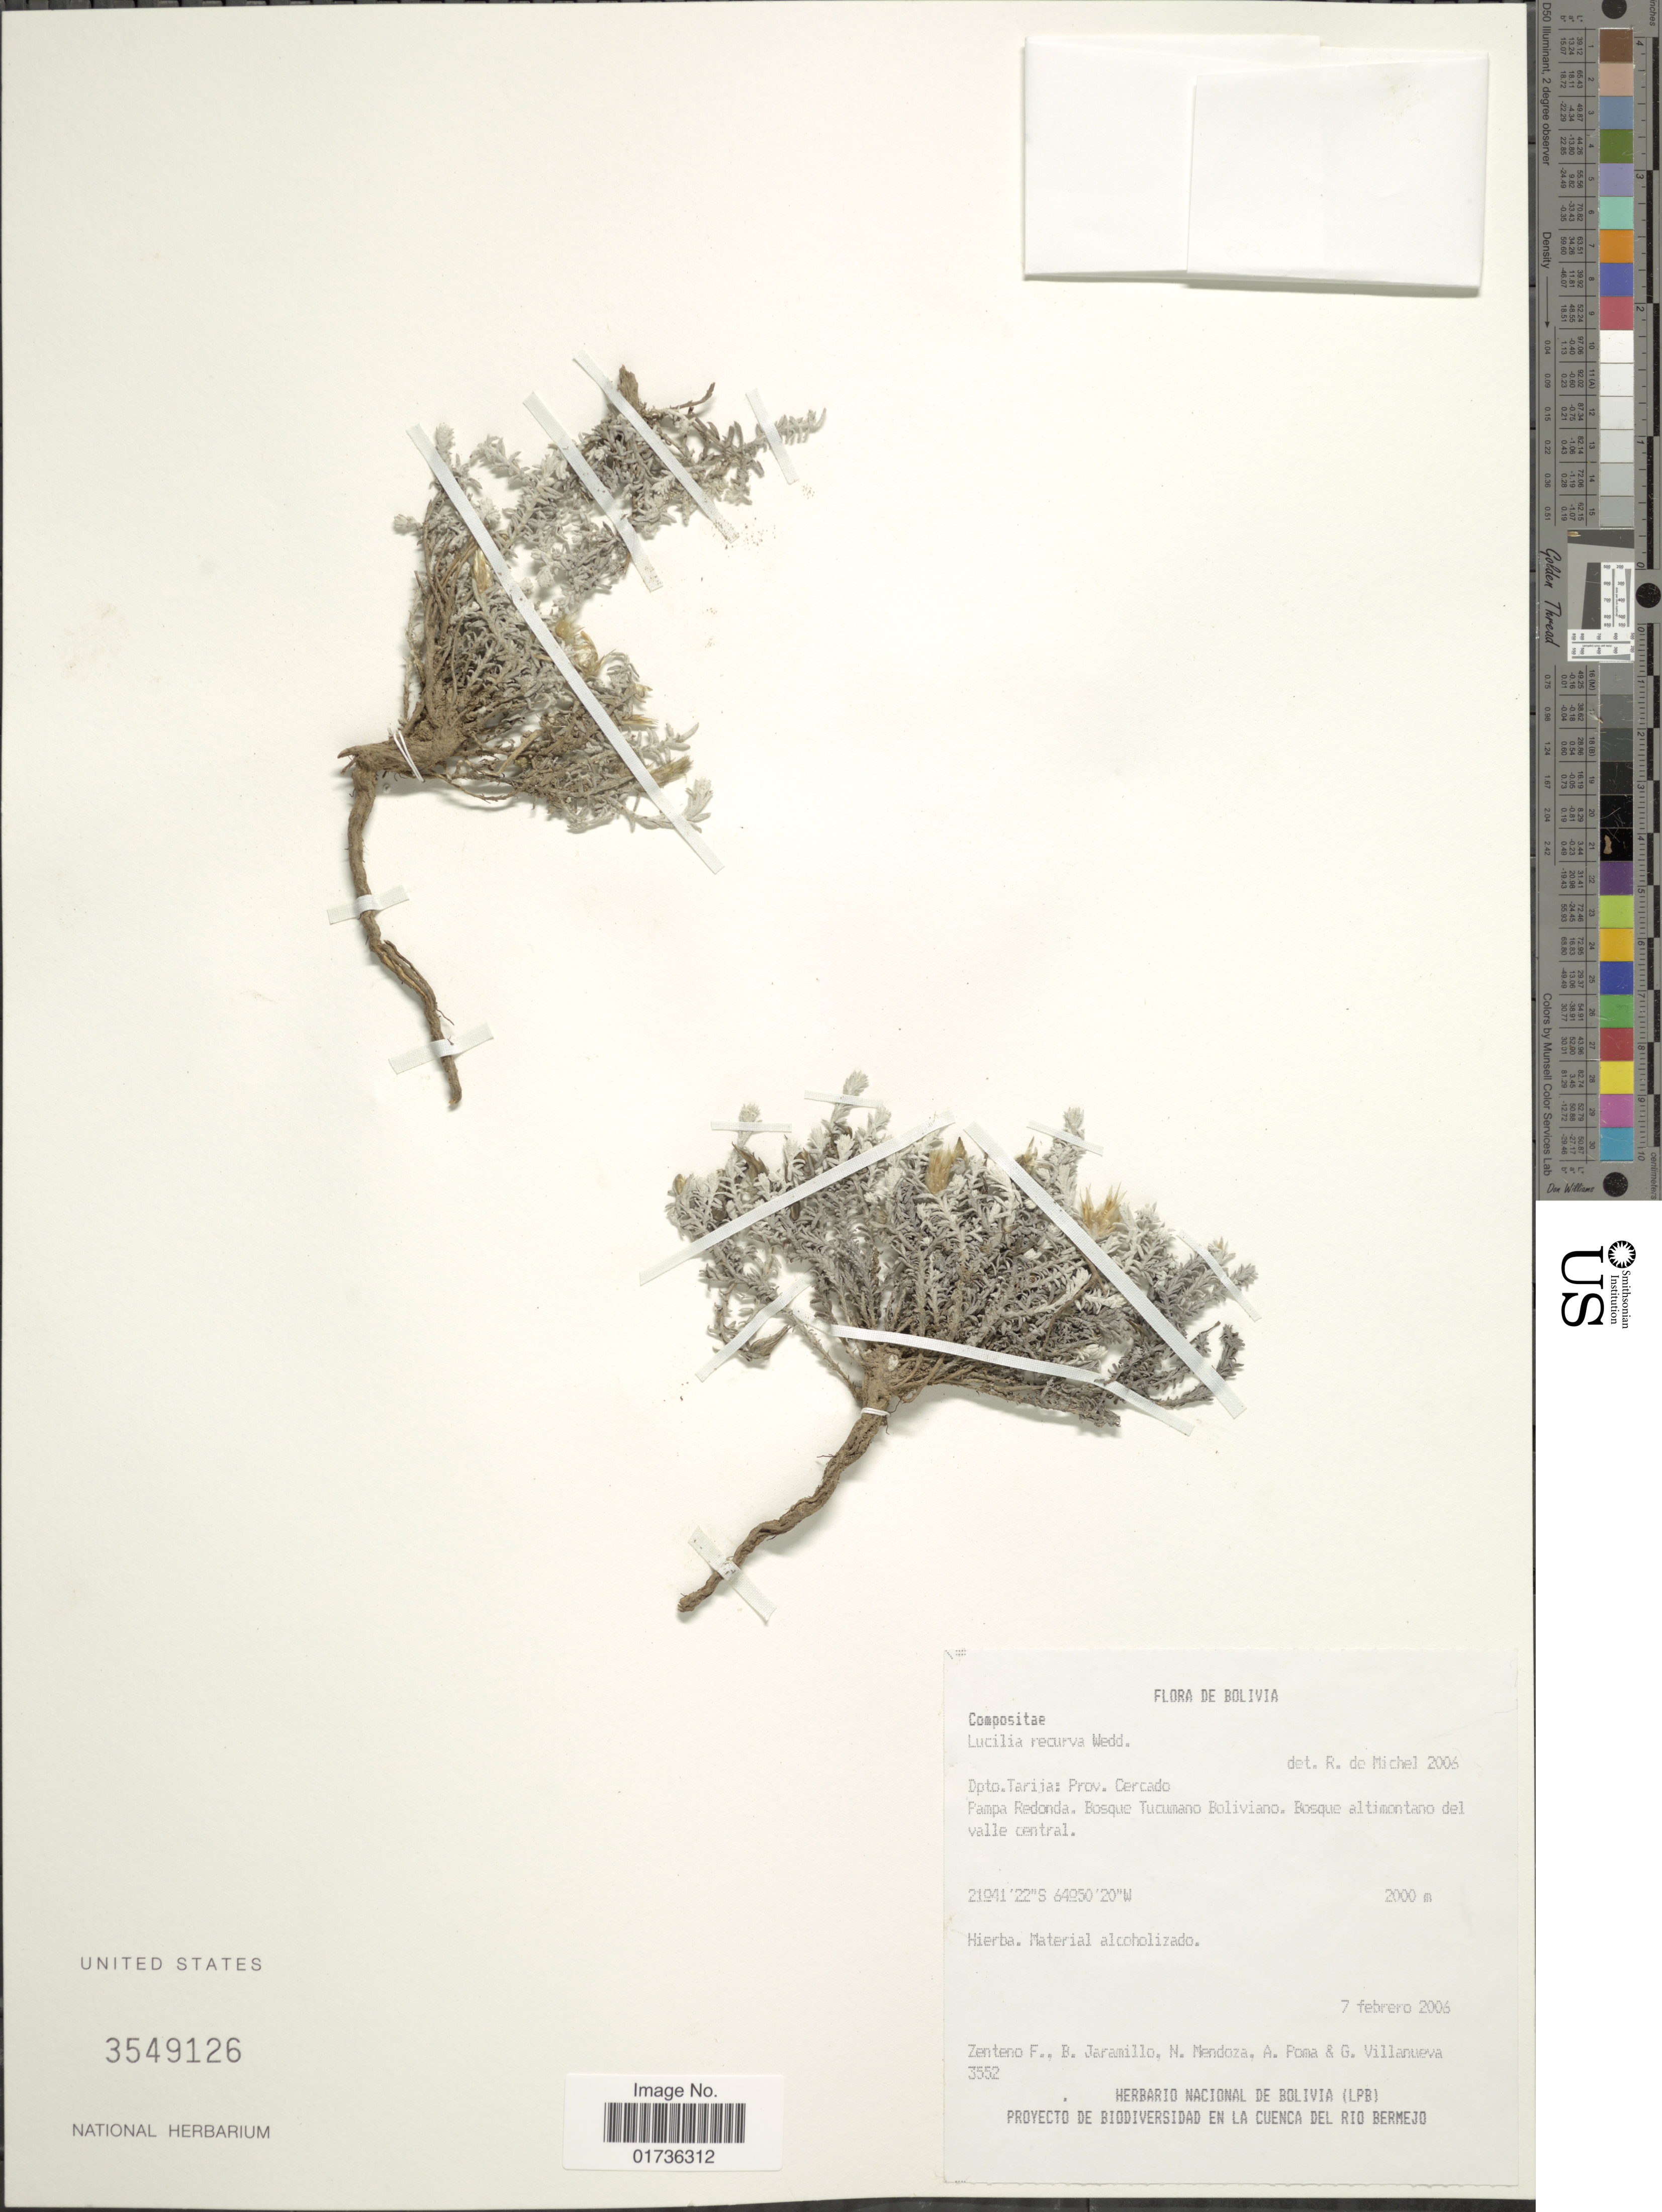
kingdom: Plantae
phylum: Tracheophyta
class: Magnoliopsida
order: Asterales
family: Asteraceae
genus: Lucilia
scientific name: Lucilia recurva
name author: Wedd.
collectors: F. Zenteno, B. Jaramillo, N. Mendoza, A. Poma & G. Villanueva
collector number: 3552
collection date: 2006-02-07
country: Bolivia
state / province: Tarija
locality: Dpto Tarija: Prov. Cercado Pampa Redonda. Bosque Tucumano Boliviano. Bosque altimontano del valle central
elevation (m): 2000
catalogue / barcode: US 3549126